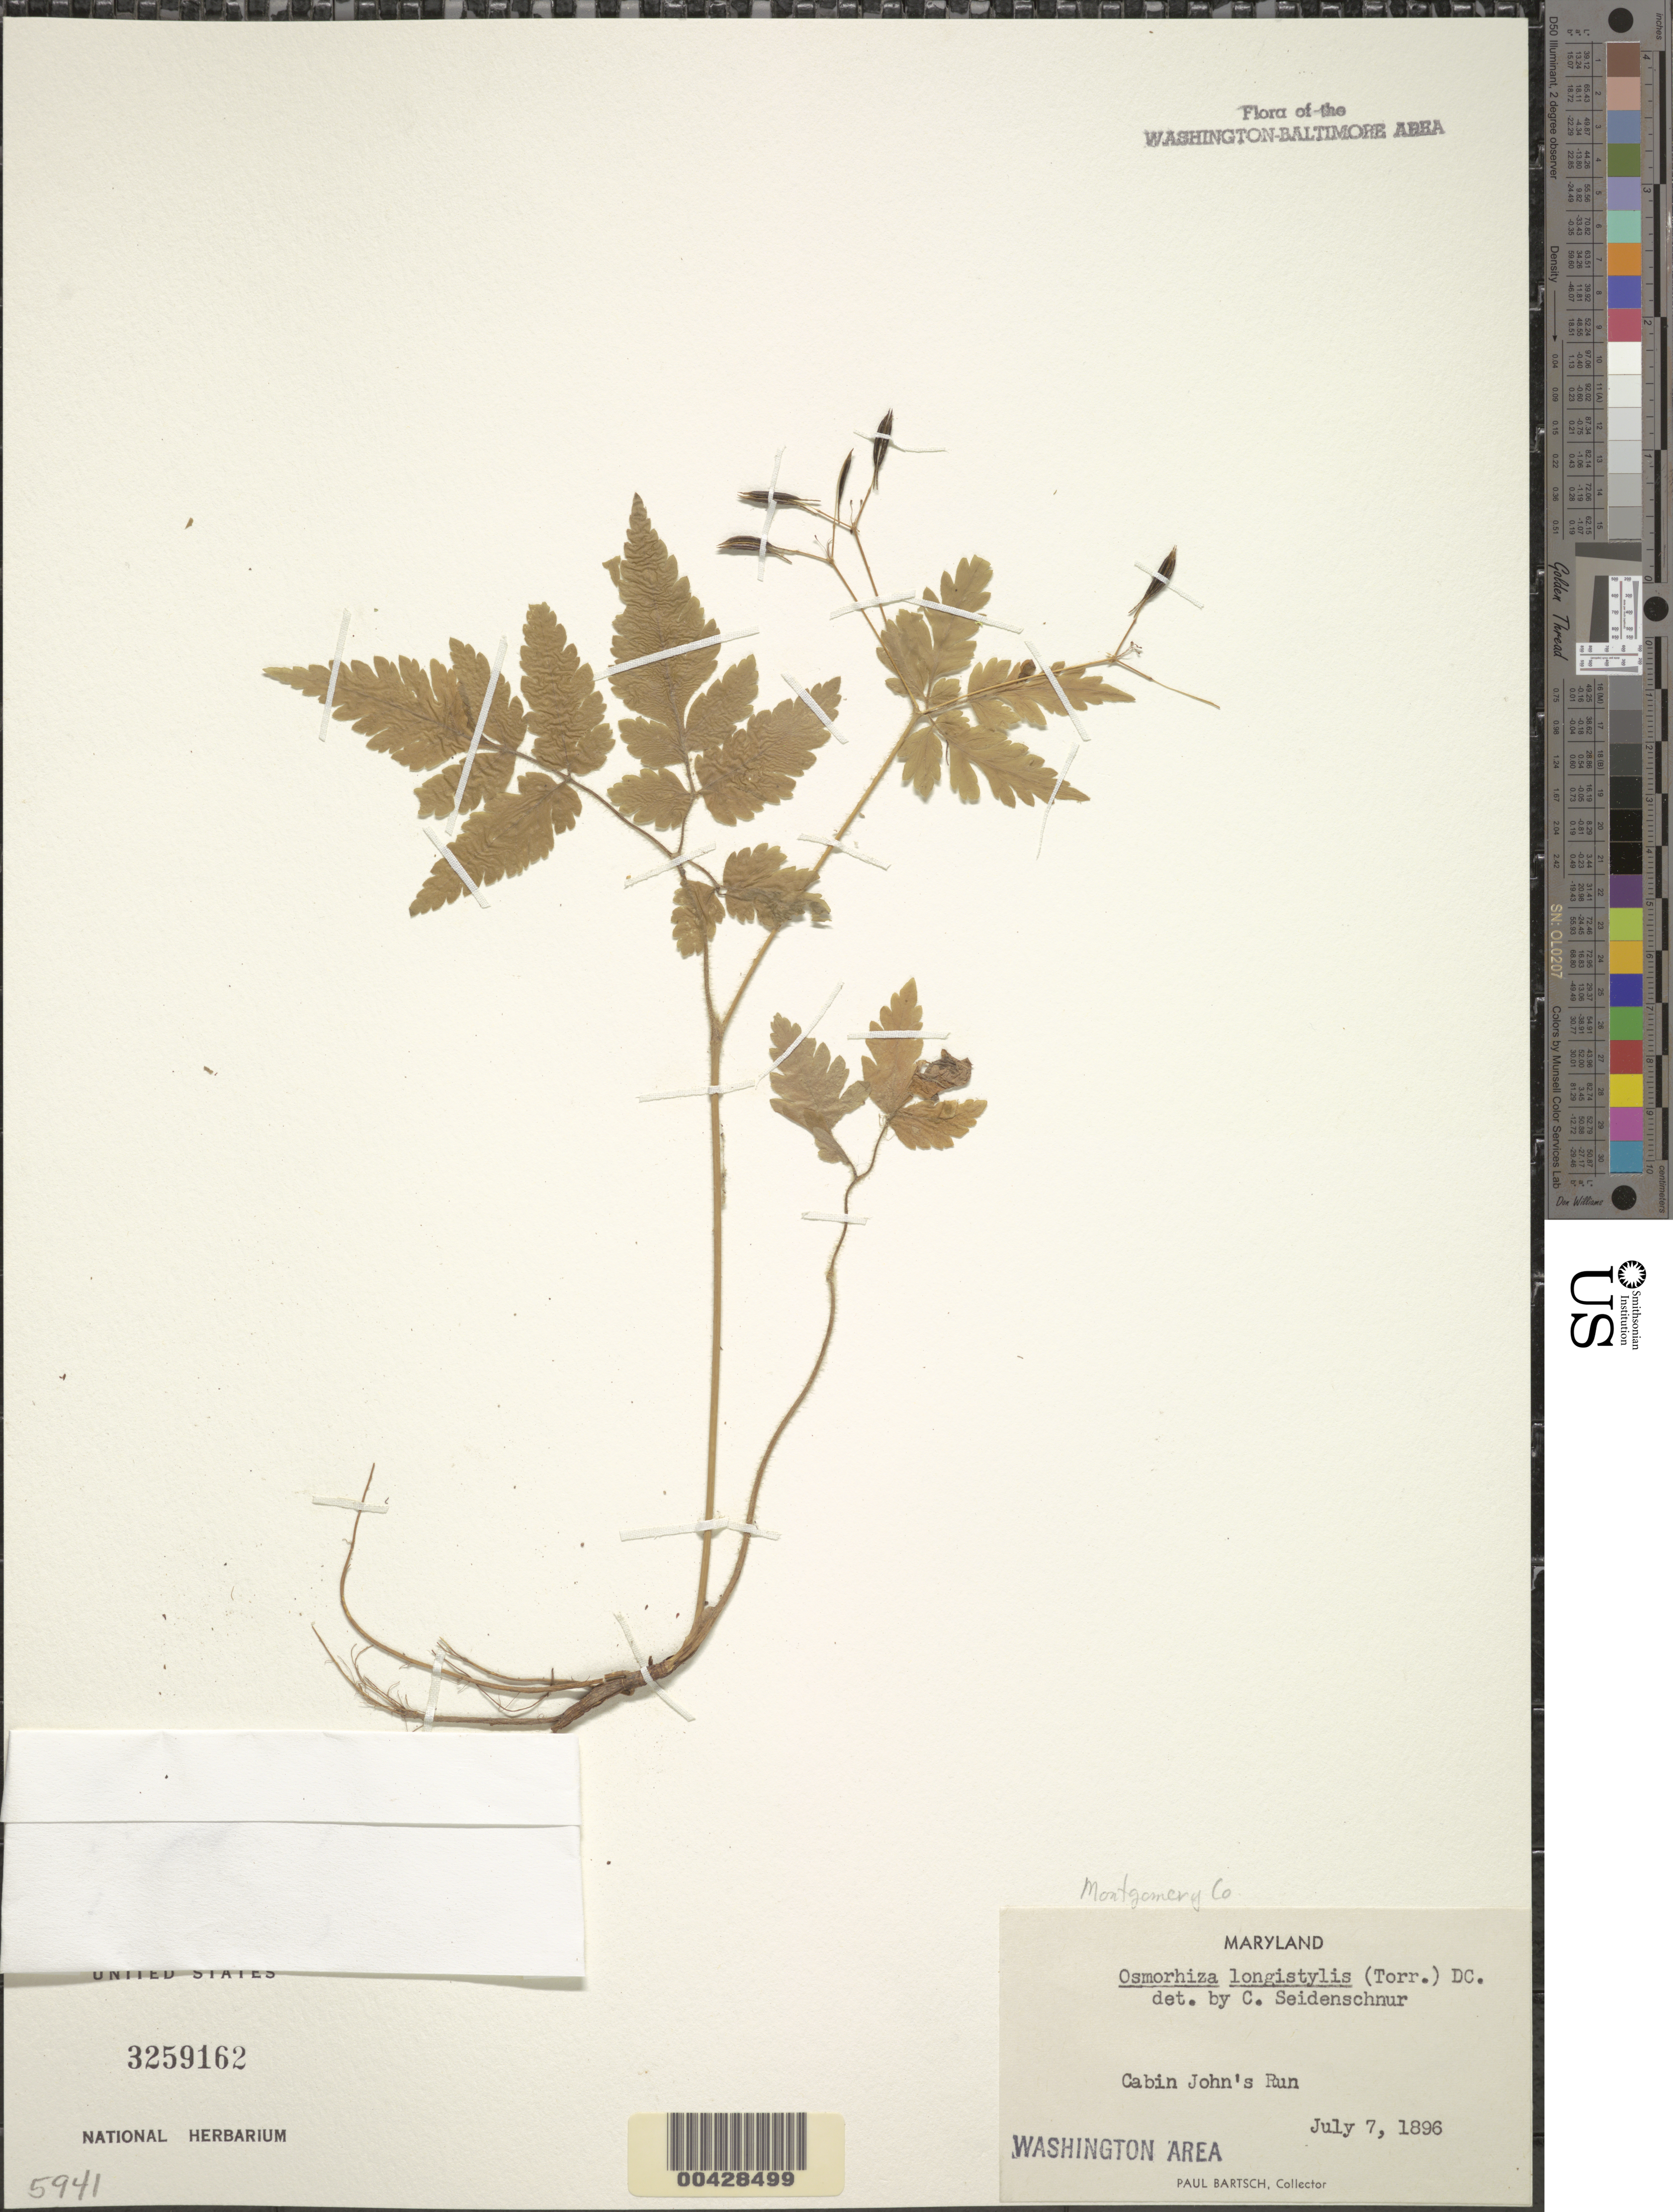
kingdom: Plantae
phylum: Tracheophyta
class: Magnoliopsida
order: Apiales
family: Apiaceae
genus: Osmorhiza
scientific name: Osmorhiza longistylis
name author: (Torr.) DC.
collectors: P. Bartsch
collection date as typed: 07 Jul 1896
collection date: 1896-07-07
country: United States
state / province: Maryland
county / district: Montgomery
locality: Cabin John Run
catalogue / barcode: US 3259162